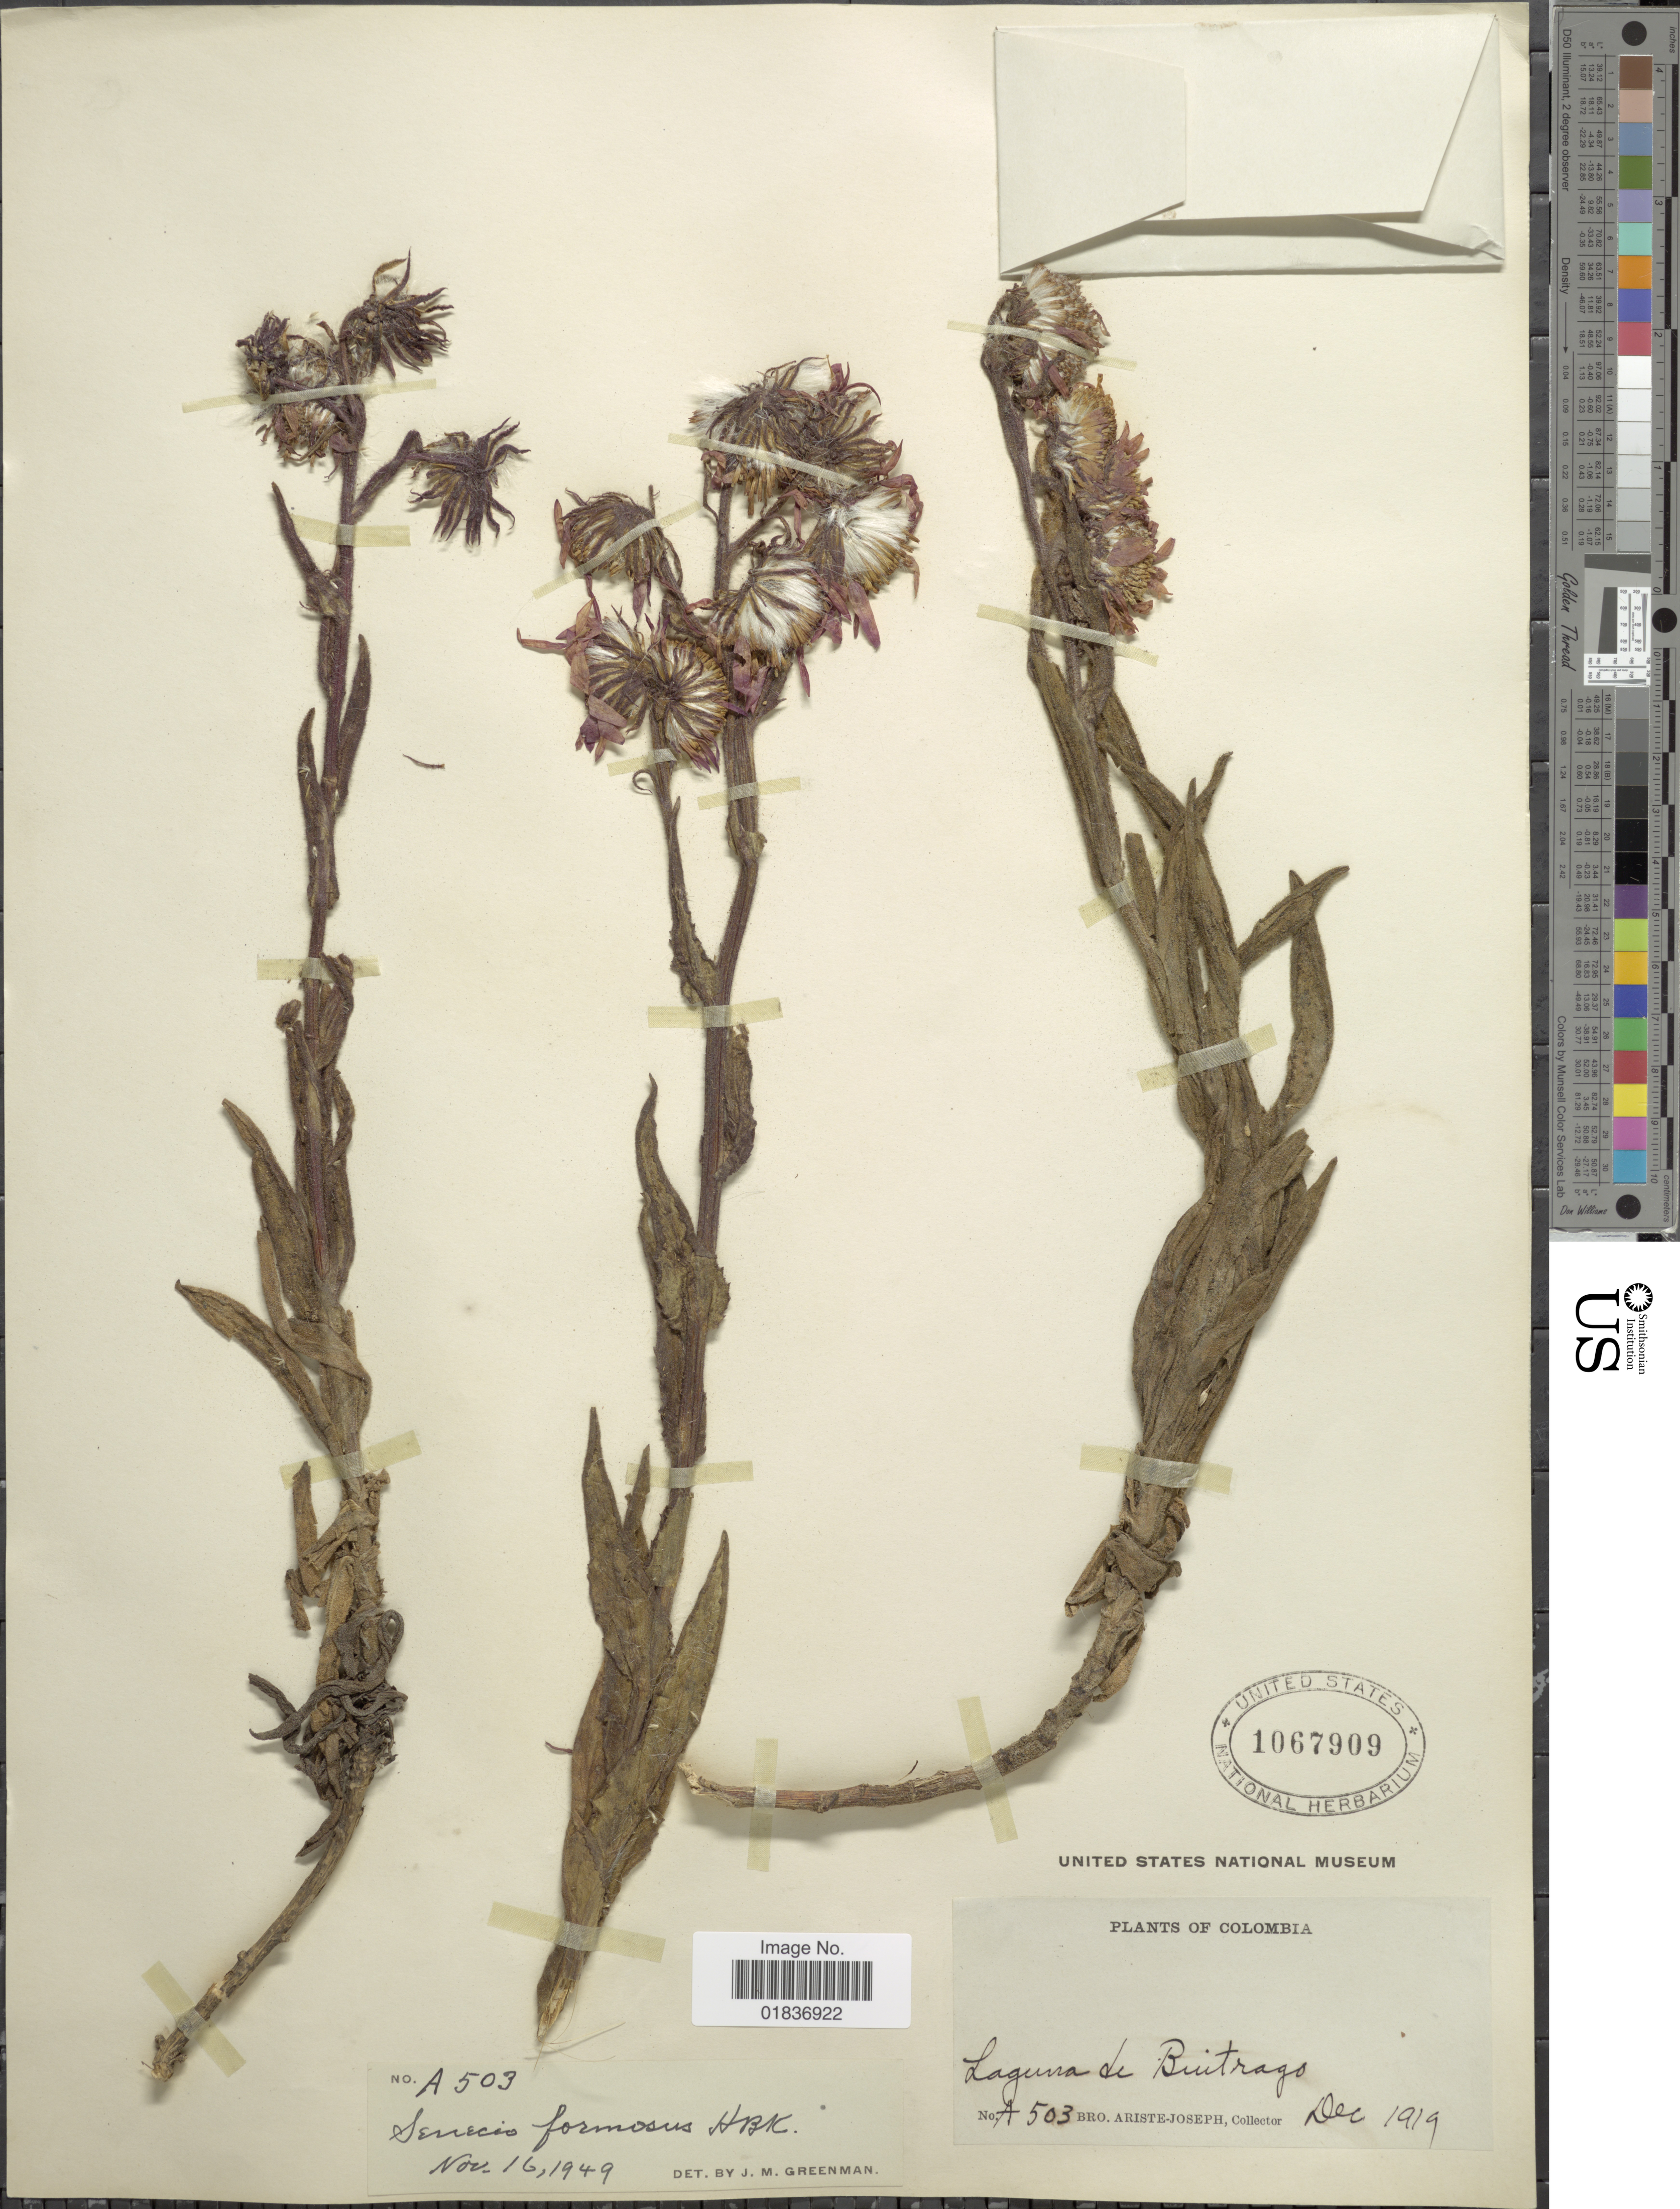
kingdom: Plantae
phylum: Tracheophyta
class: Magnoliopsida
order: Asterales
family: Asteraceae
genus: Senecio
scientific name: Senecio wedglacialis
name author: Cuatrec.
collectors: Bro. Ariste-Joseph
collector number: A503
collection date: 1919-12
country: Colombia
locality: Lagunas de Buitrago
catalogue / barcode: US 1067909